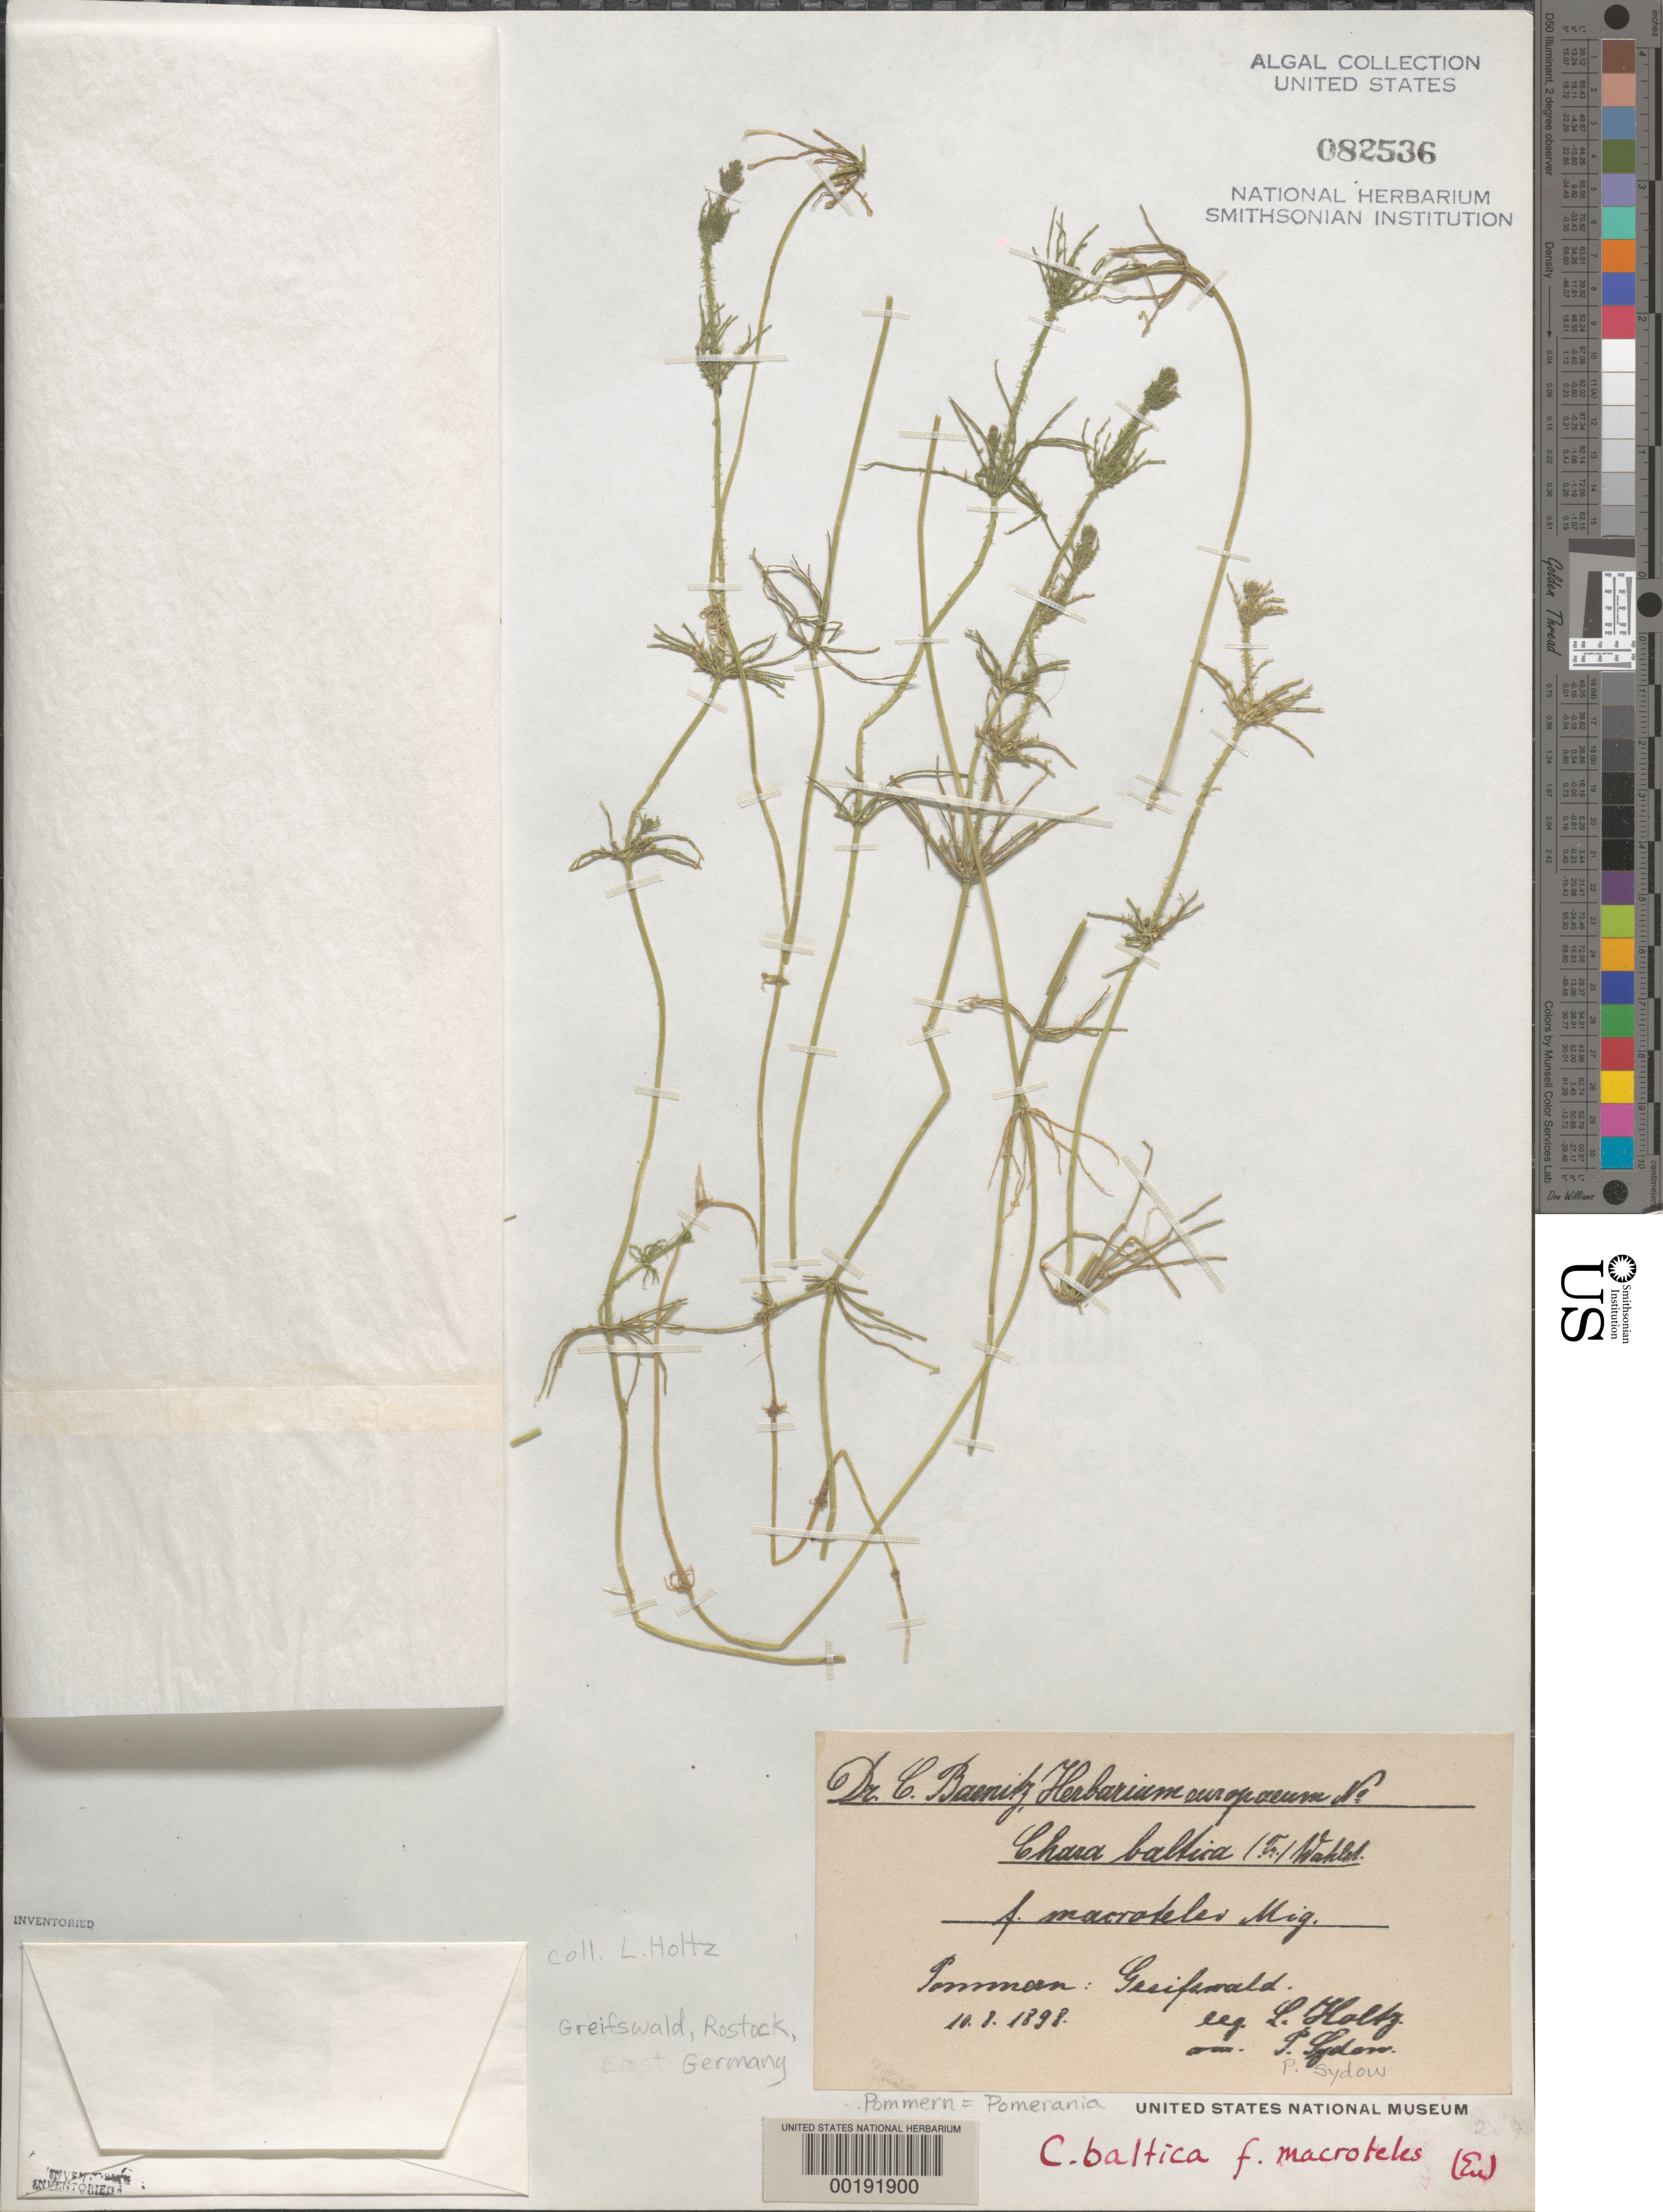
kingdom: Plantae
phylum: Charophyta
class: Charophyceae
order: Charales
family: Characeae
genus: Chara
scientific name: Chara baltica f. macroteles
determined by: Sydow, P.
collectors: L. Holtz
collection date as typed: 10 Aug 1898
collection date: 1898-08-10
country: Germany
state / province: Mecklenburg-Vorpommern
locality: Greifswald, pomerania (pommern)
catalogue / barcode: US 82536